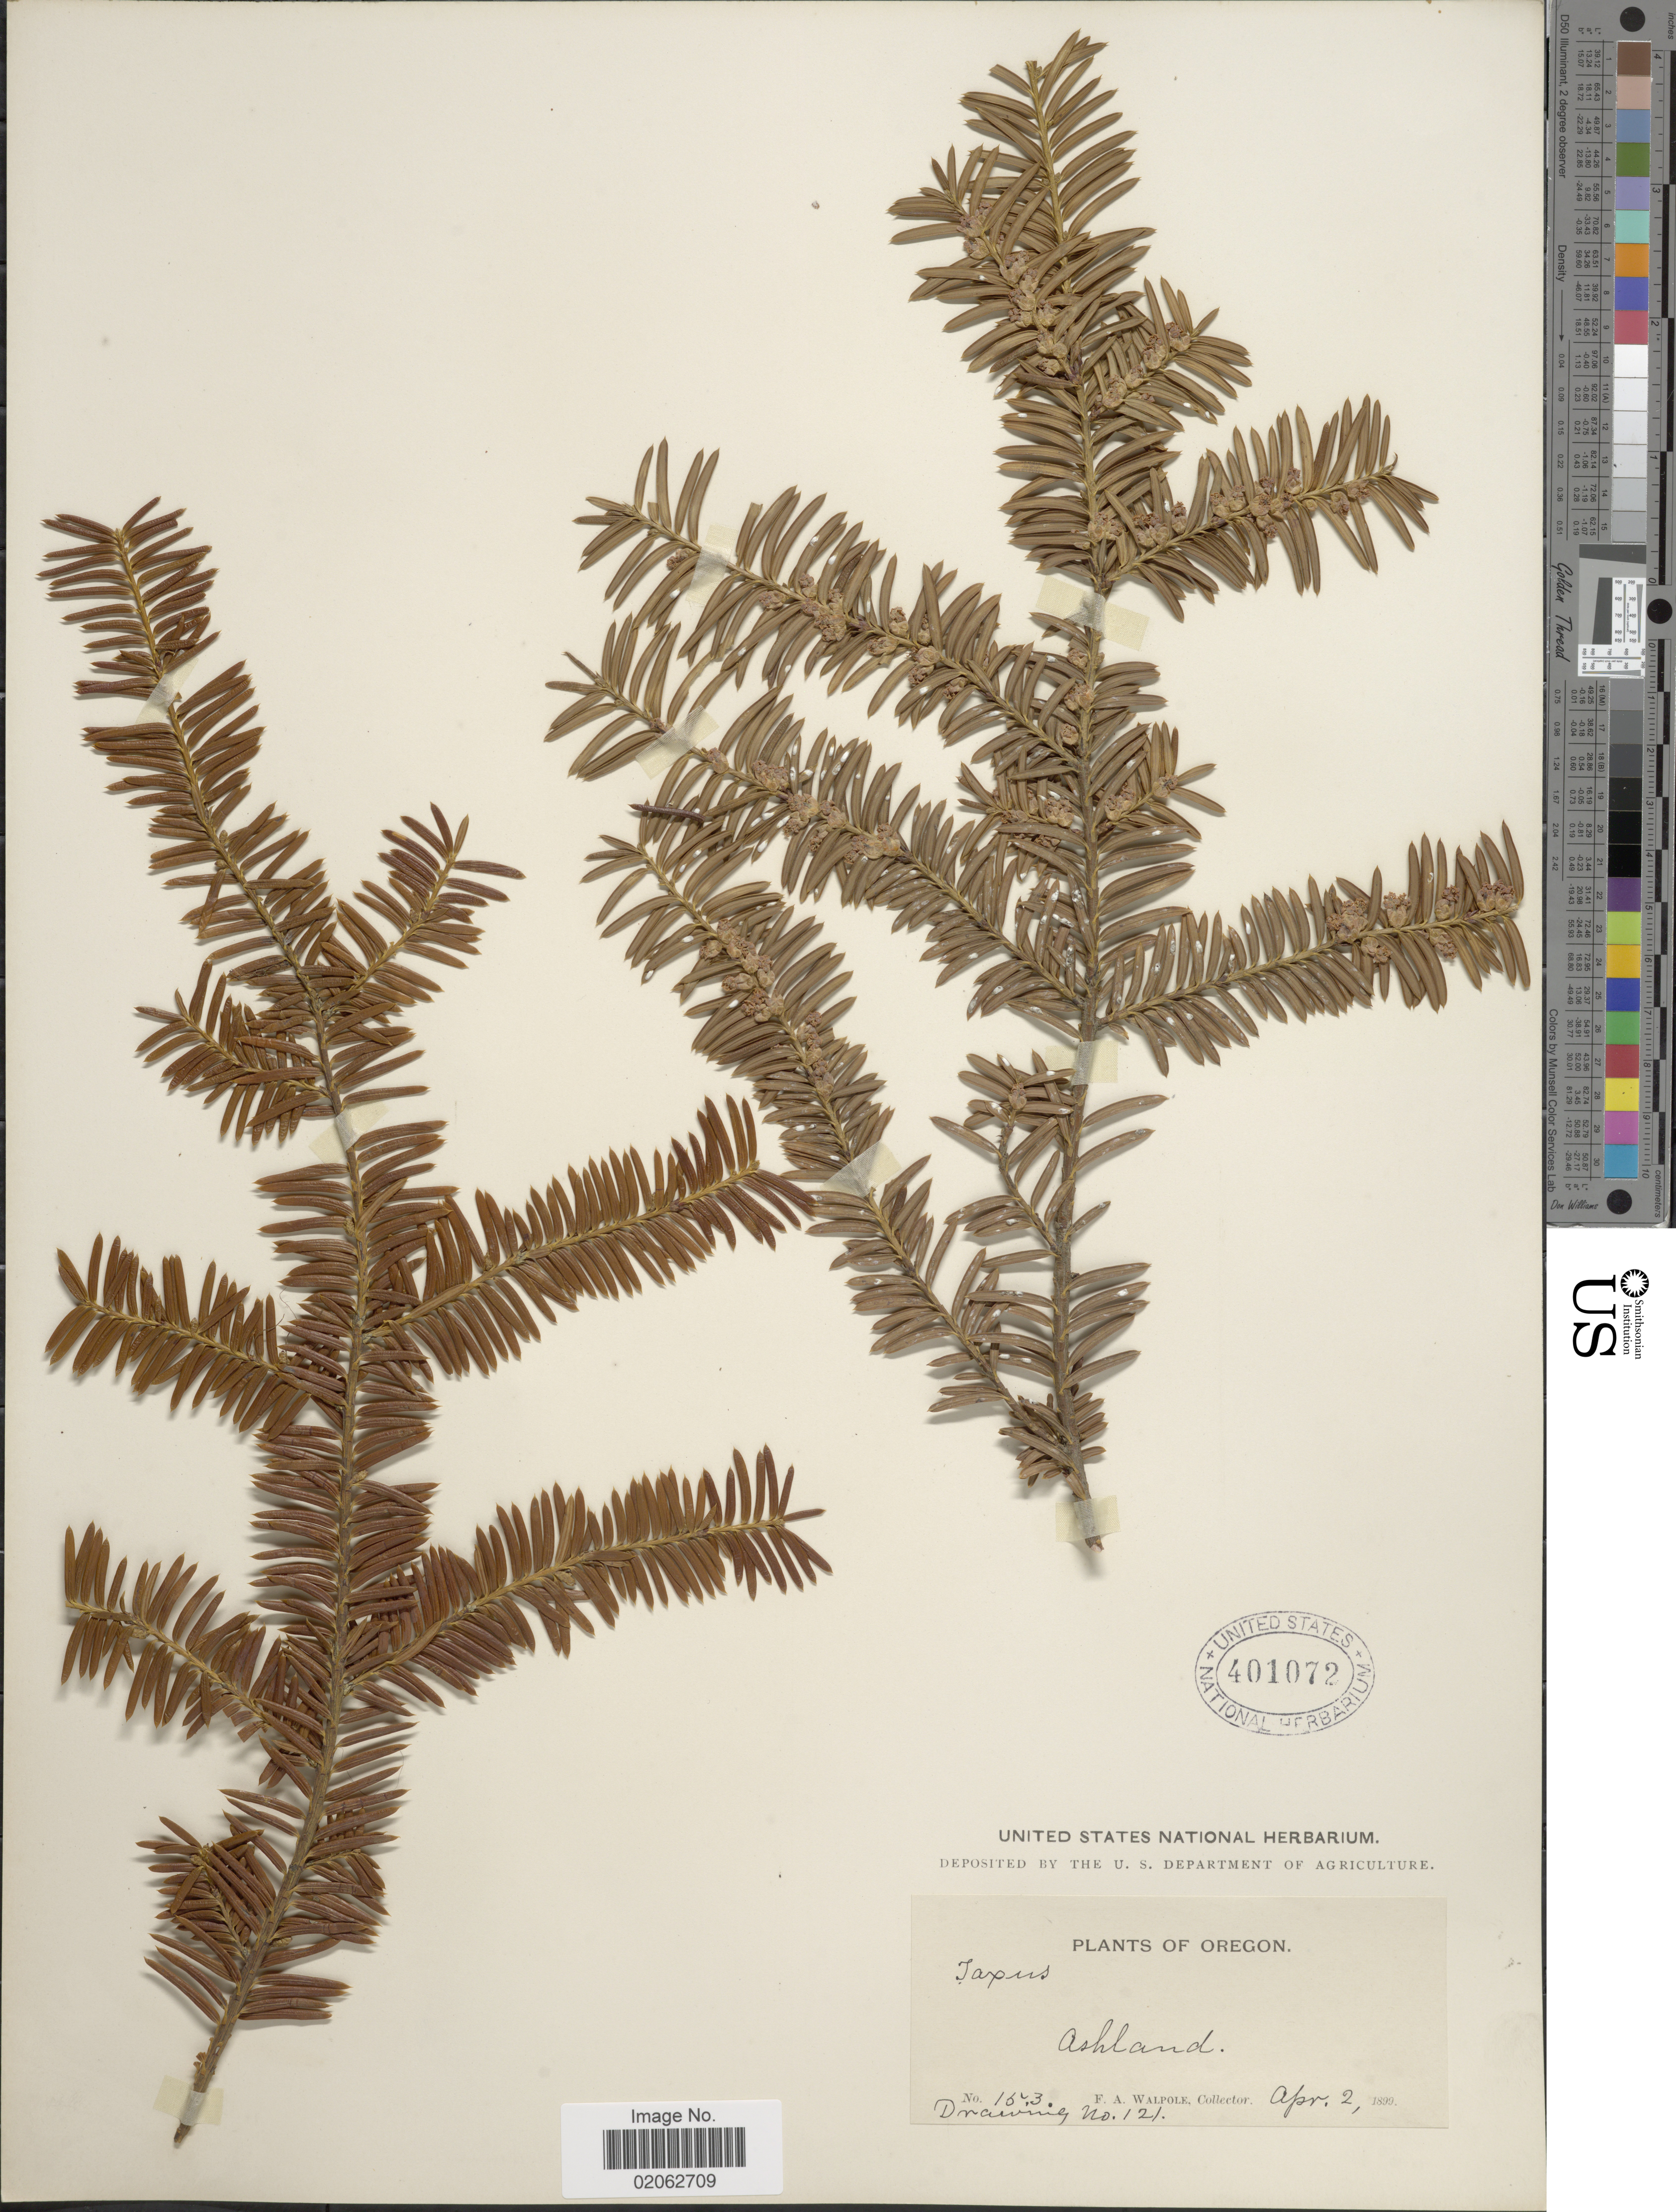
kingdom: Plantae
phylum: Tracheophyta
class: Pinopsida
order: Pinales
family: Taxaceae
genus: Taxus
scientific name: Taxus brevifolia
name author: Nutt.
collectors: F. Walpole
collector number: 153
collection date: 1899-04-02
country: United States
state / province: Oregon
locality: Ashland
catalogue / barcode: US 401072